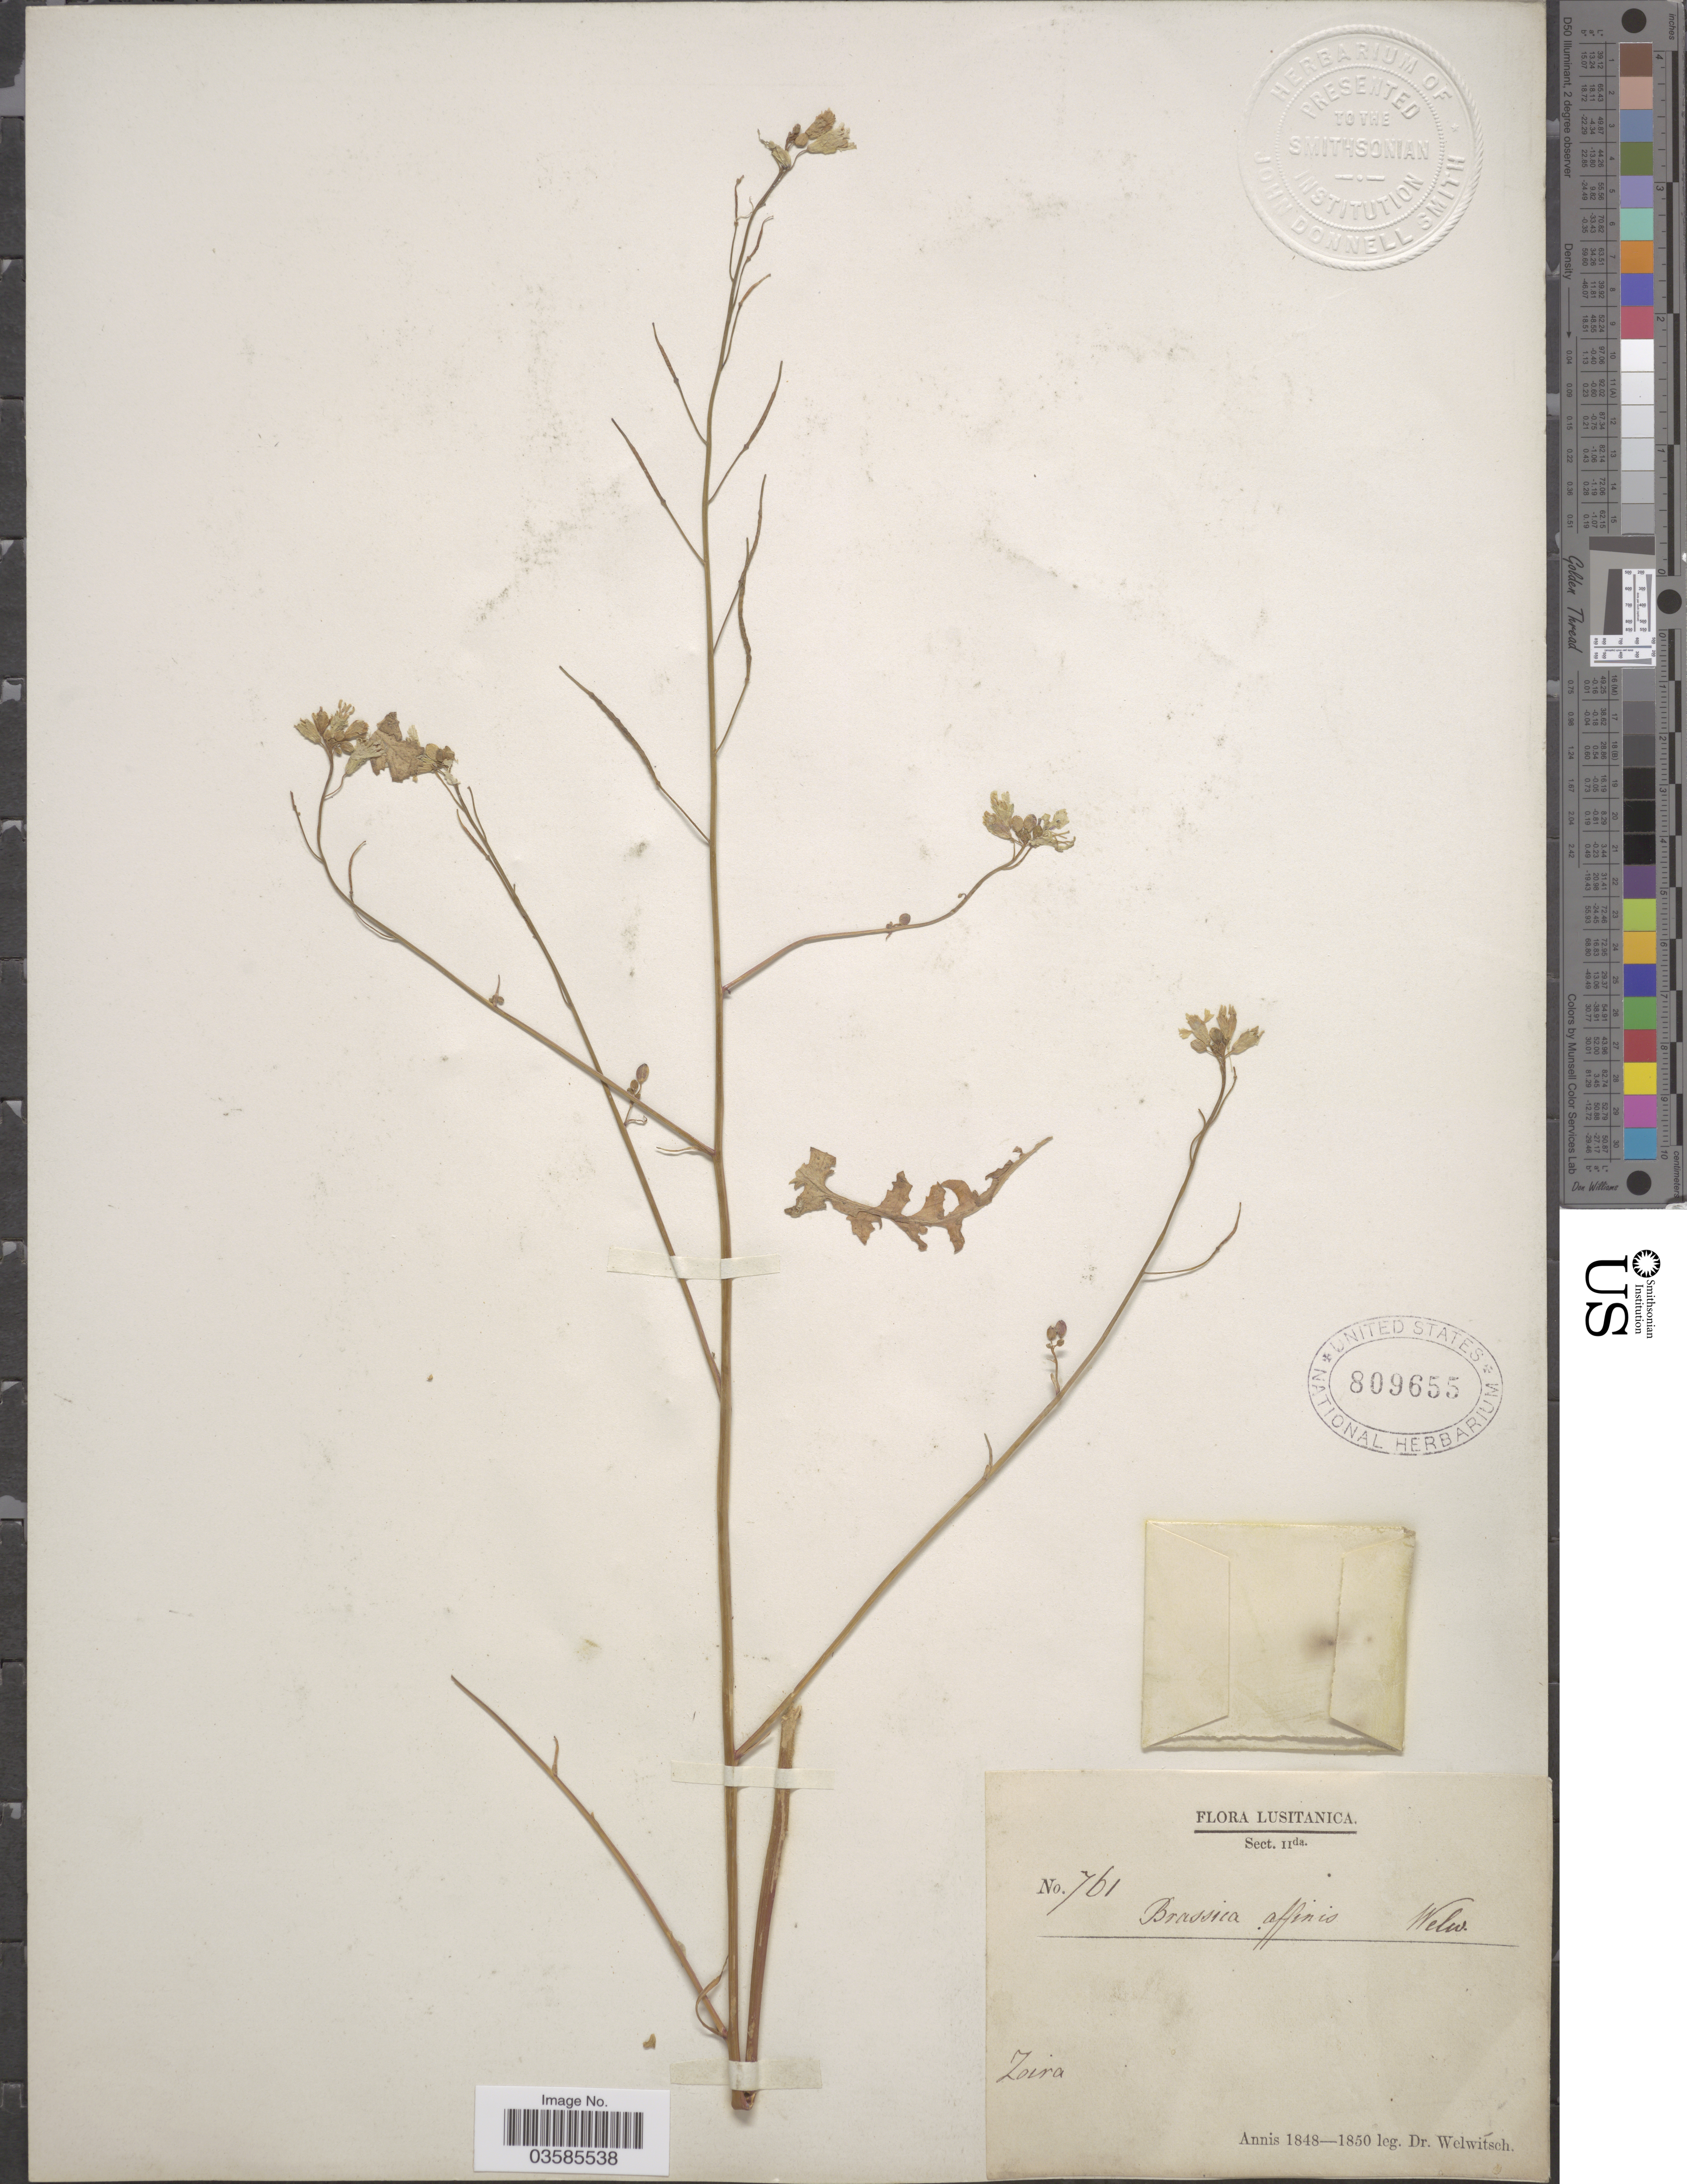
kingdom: Plantae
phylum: Tracheophyta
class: Magnoliopsida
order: Brassicales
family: Brassicaceae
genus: Brassica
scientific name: Brassica laevigata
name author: Lag.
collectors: -. Welwitsch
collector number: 761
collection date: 1848/1850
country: Portugal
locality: Lustitanica. Zoira.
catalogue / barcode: US 809655